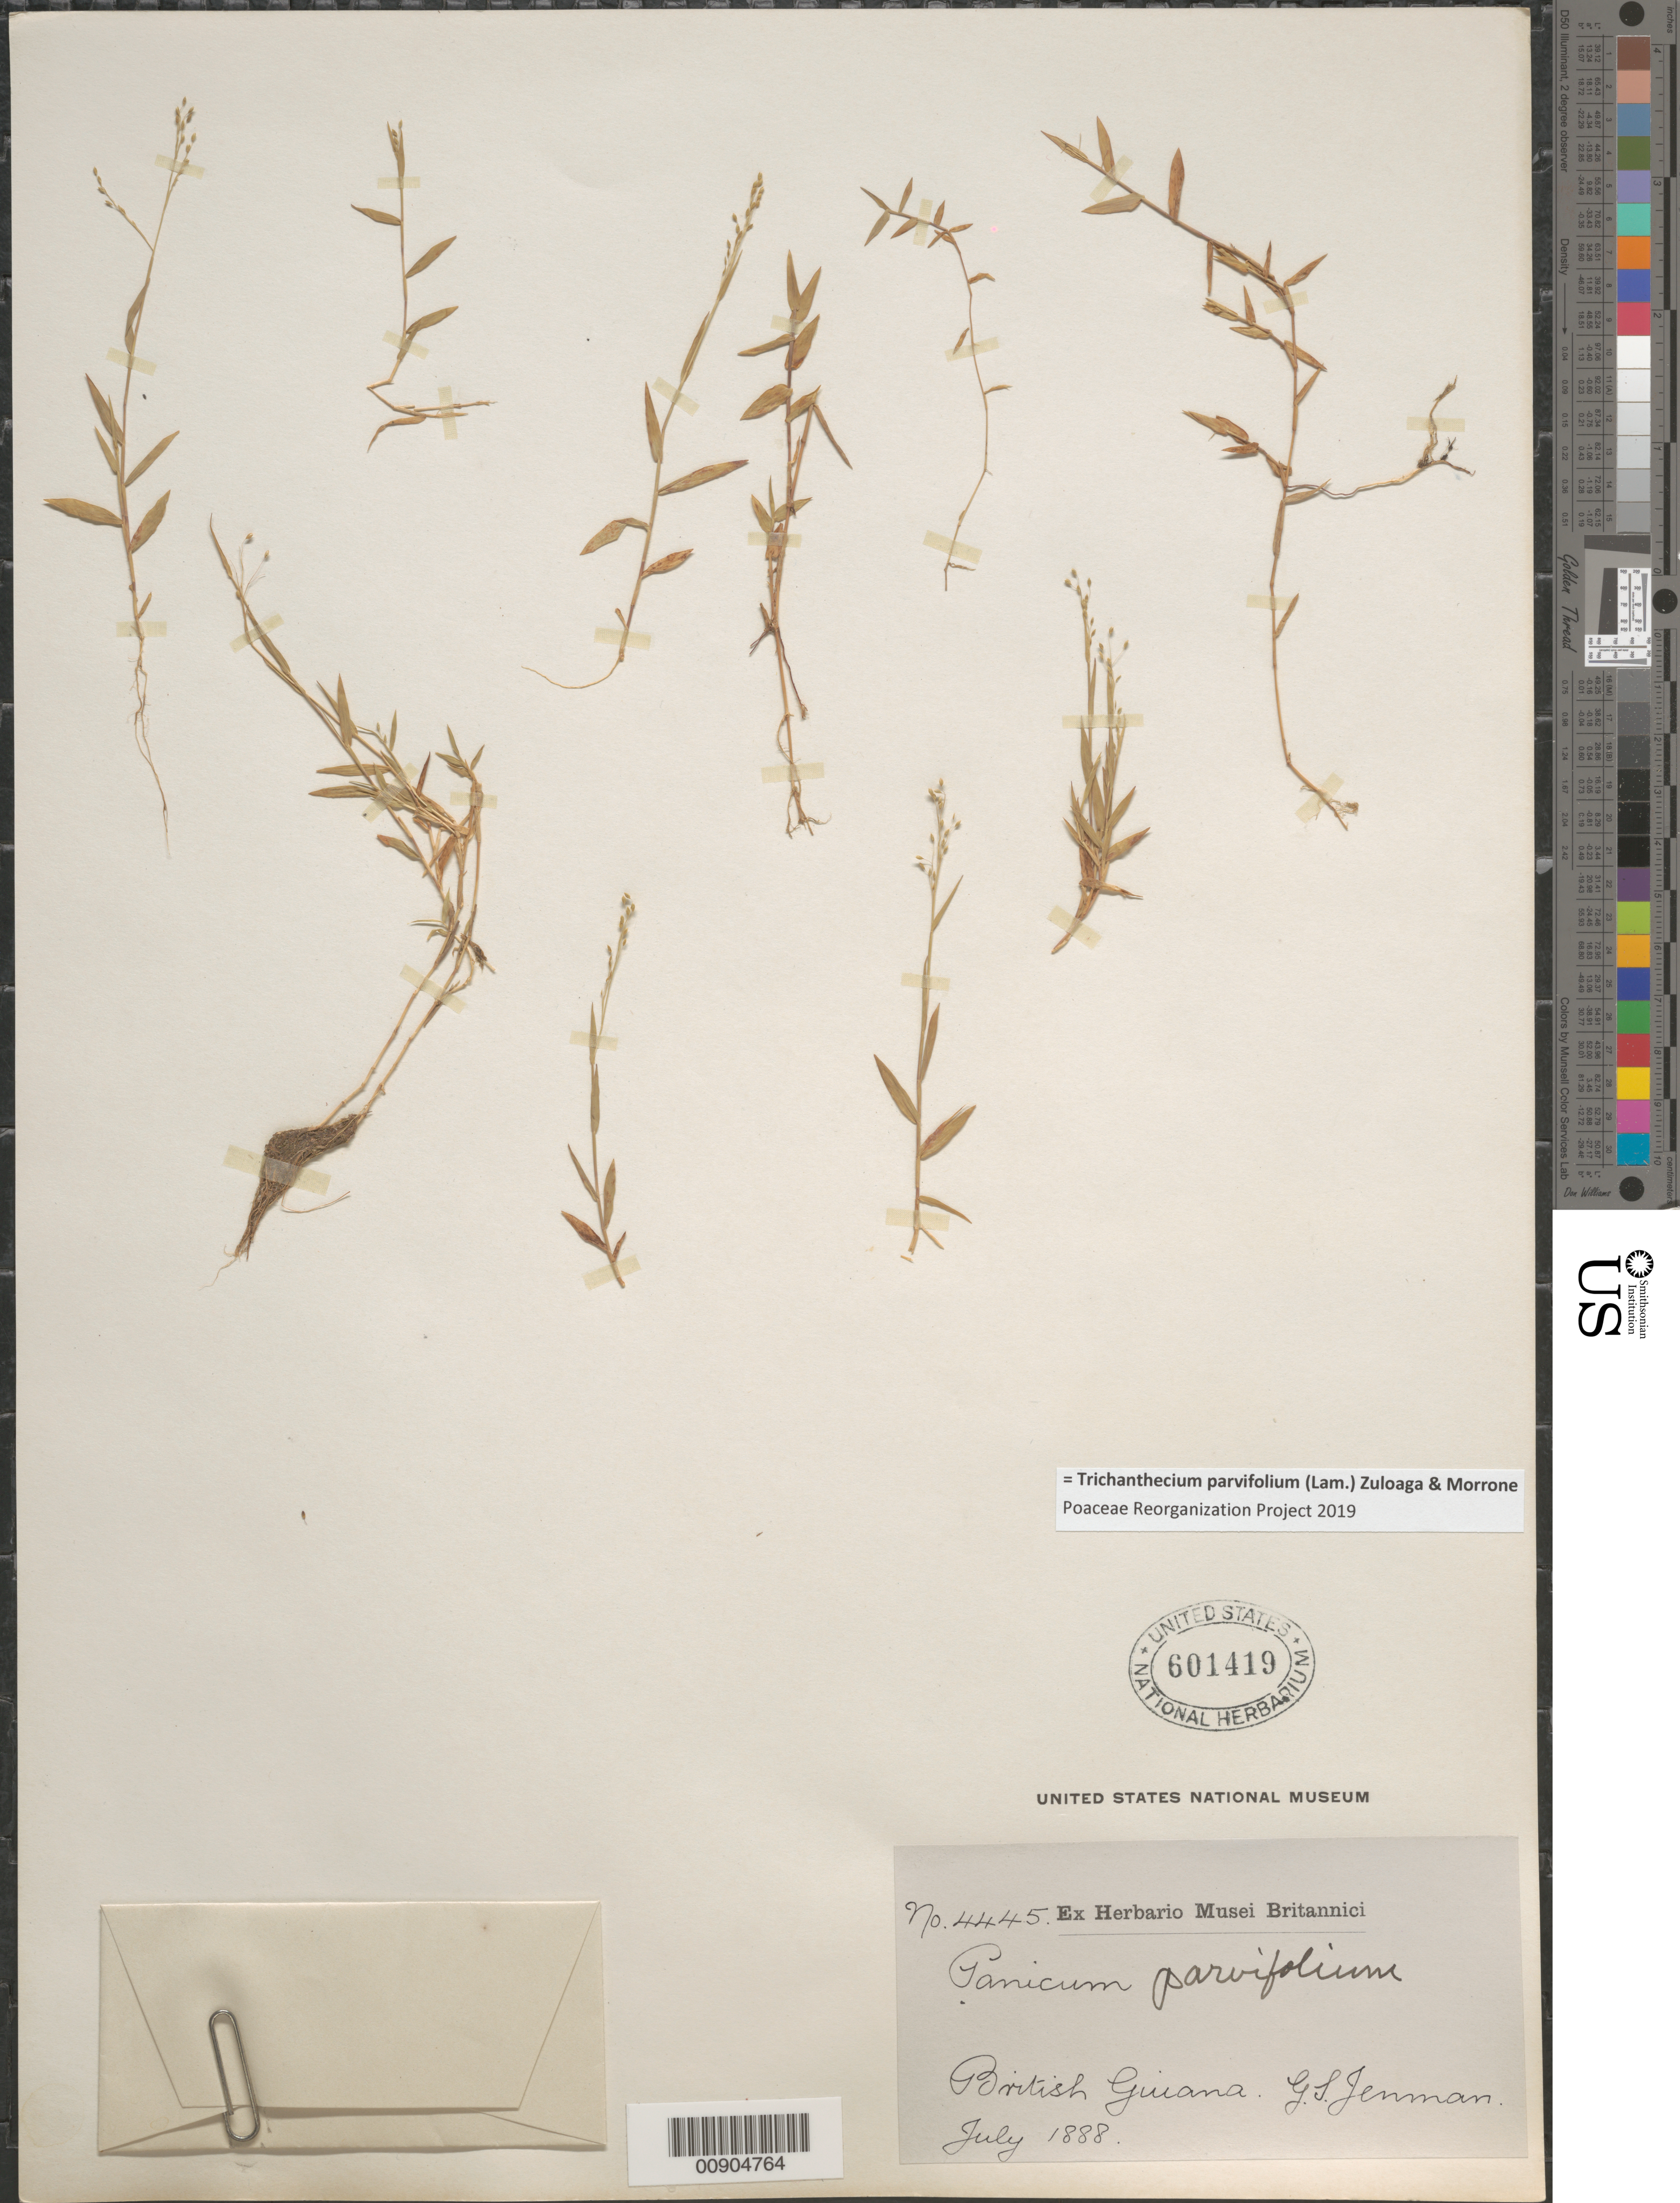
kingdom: Plantae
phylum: Tracheophyta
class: Liliopsida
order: Poales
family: Poaceae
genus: Trichanthecium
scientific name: Trichanthecium parvifolium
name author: (Lam.) Zuloaga & Morrone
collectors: G. S. Jenman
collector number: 4445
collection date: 1888-07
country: Guyana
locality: British Guiana.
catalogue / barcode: US 601419